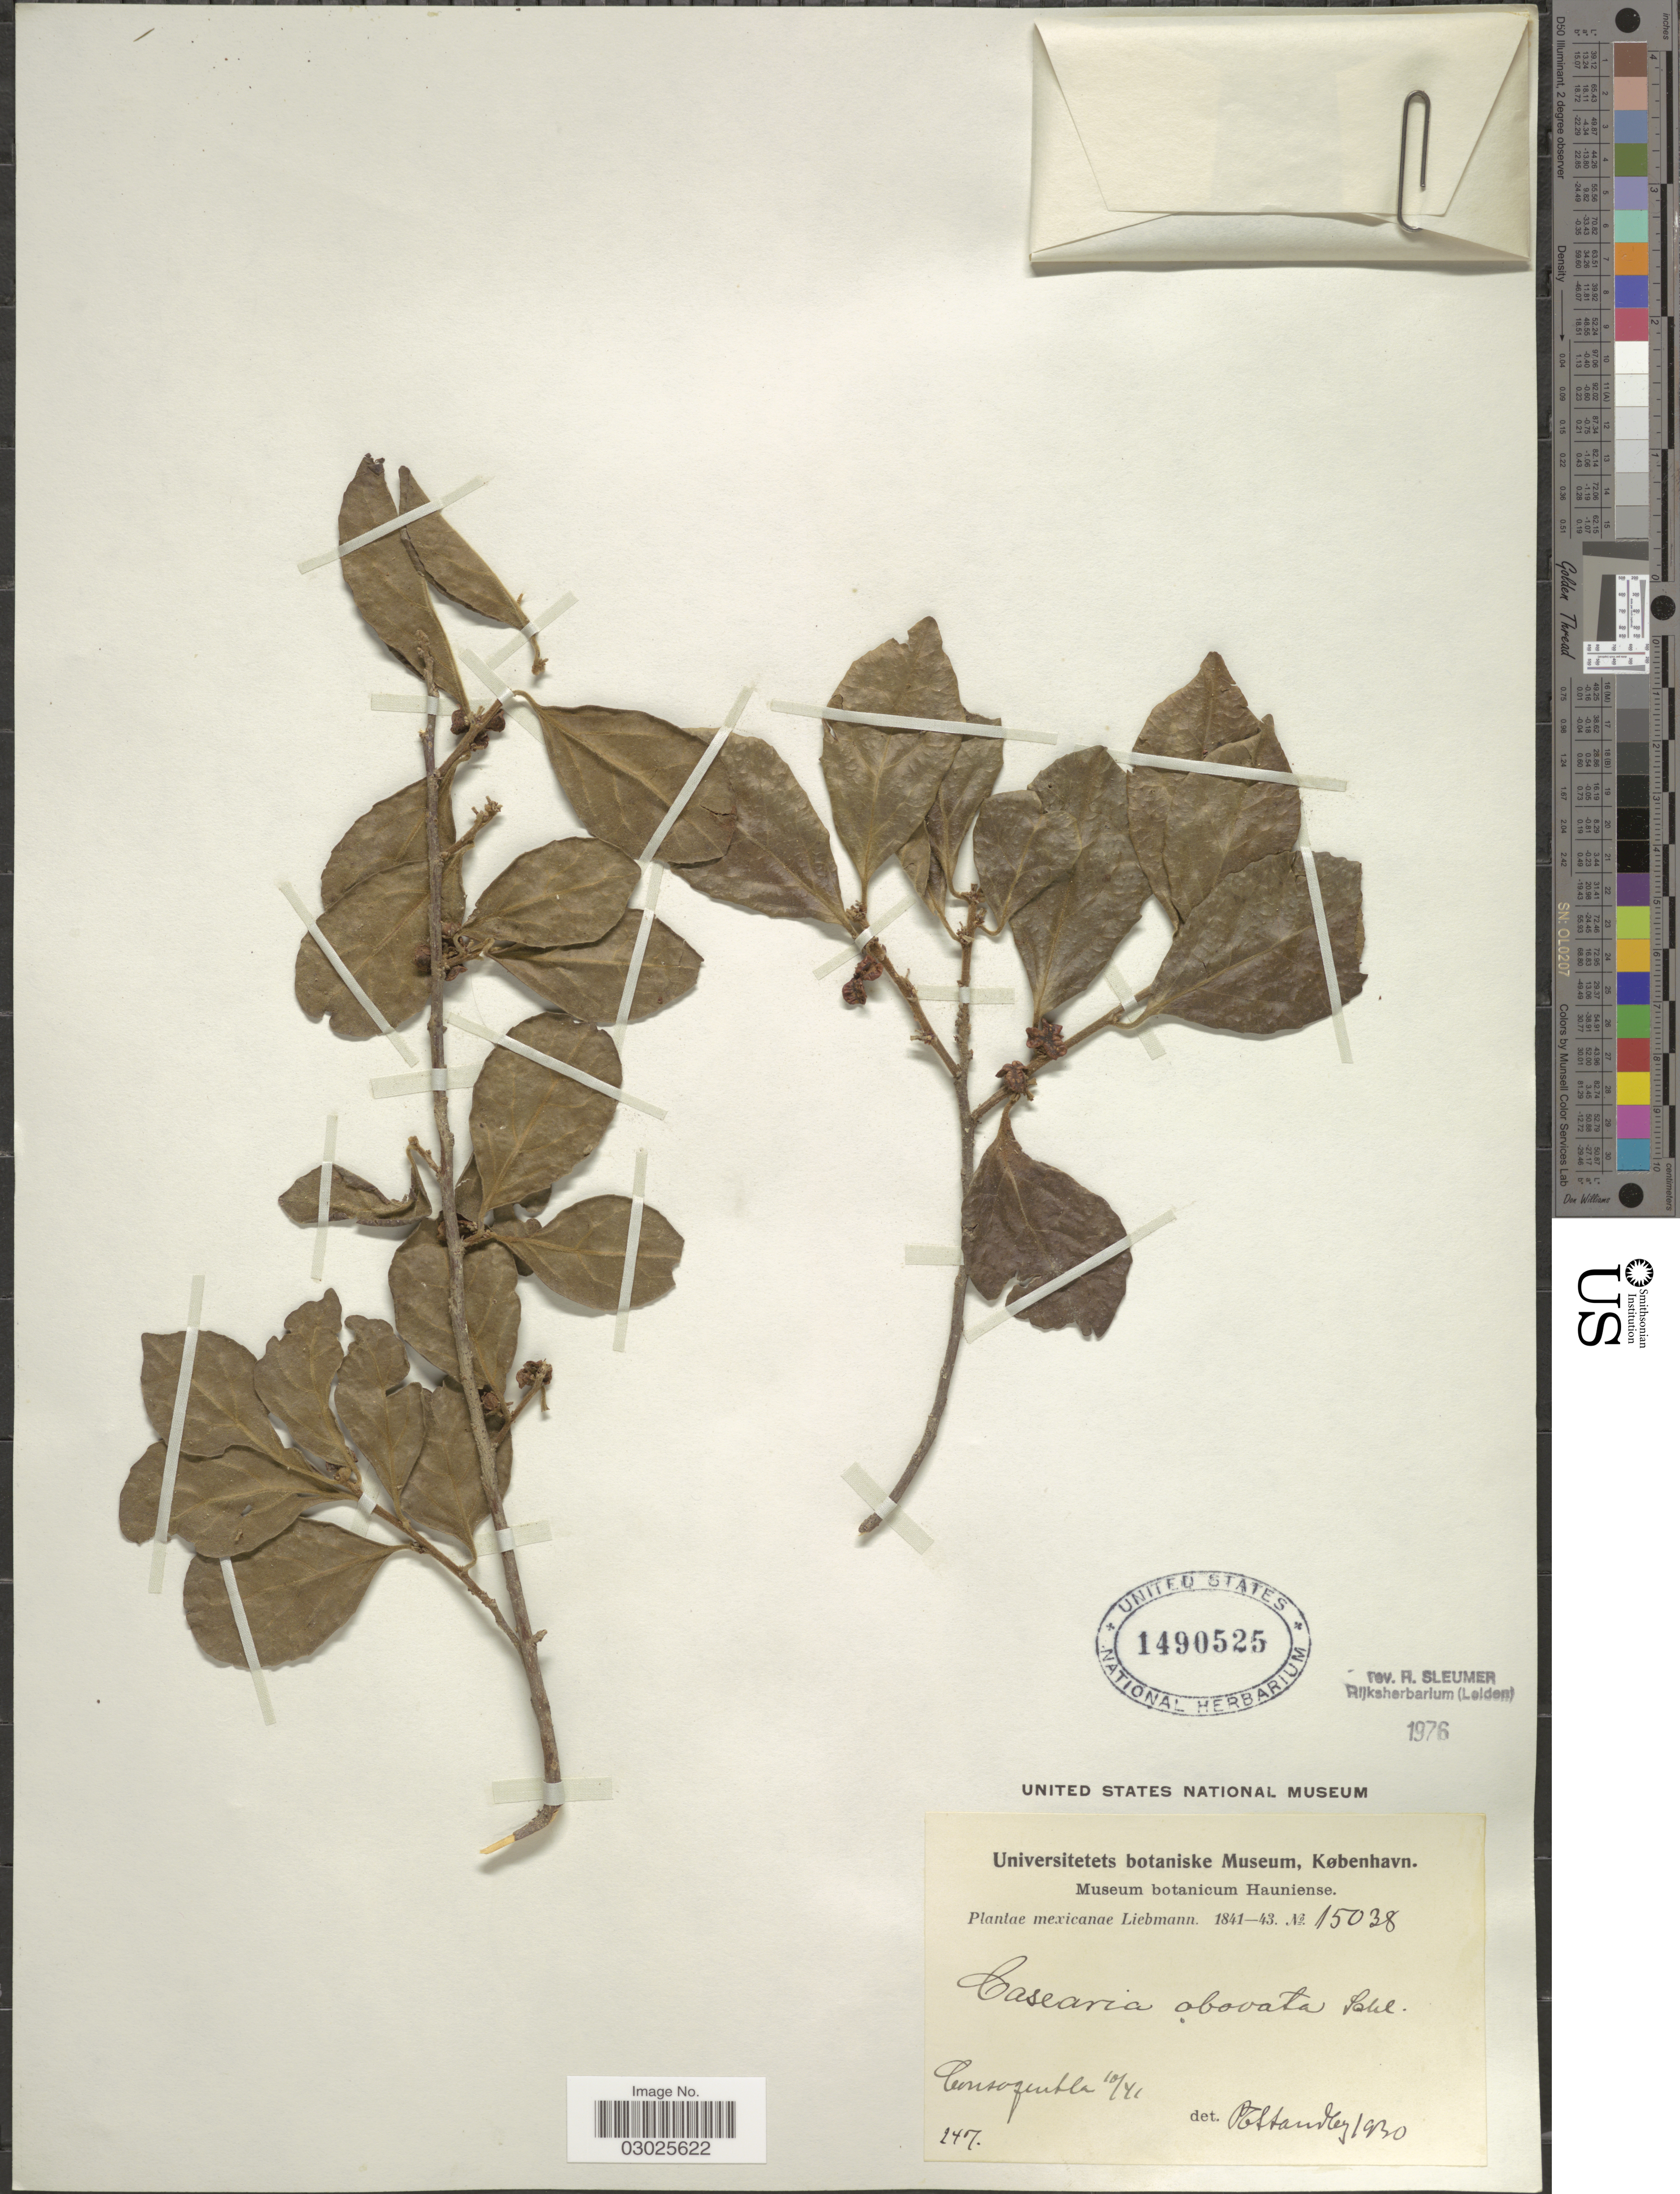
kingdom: Plantae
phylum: Tracheophyta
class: Magnoliopsida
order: Malpighiales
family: Salicaceae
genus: Casearia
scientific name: Casearia obovata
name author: Schltdl.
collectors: Liebmann, --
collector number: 15038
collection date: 1841-10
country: Mexico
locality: Consaquitla.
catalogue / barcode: US 1490525